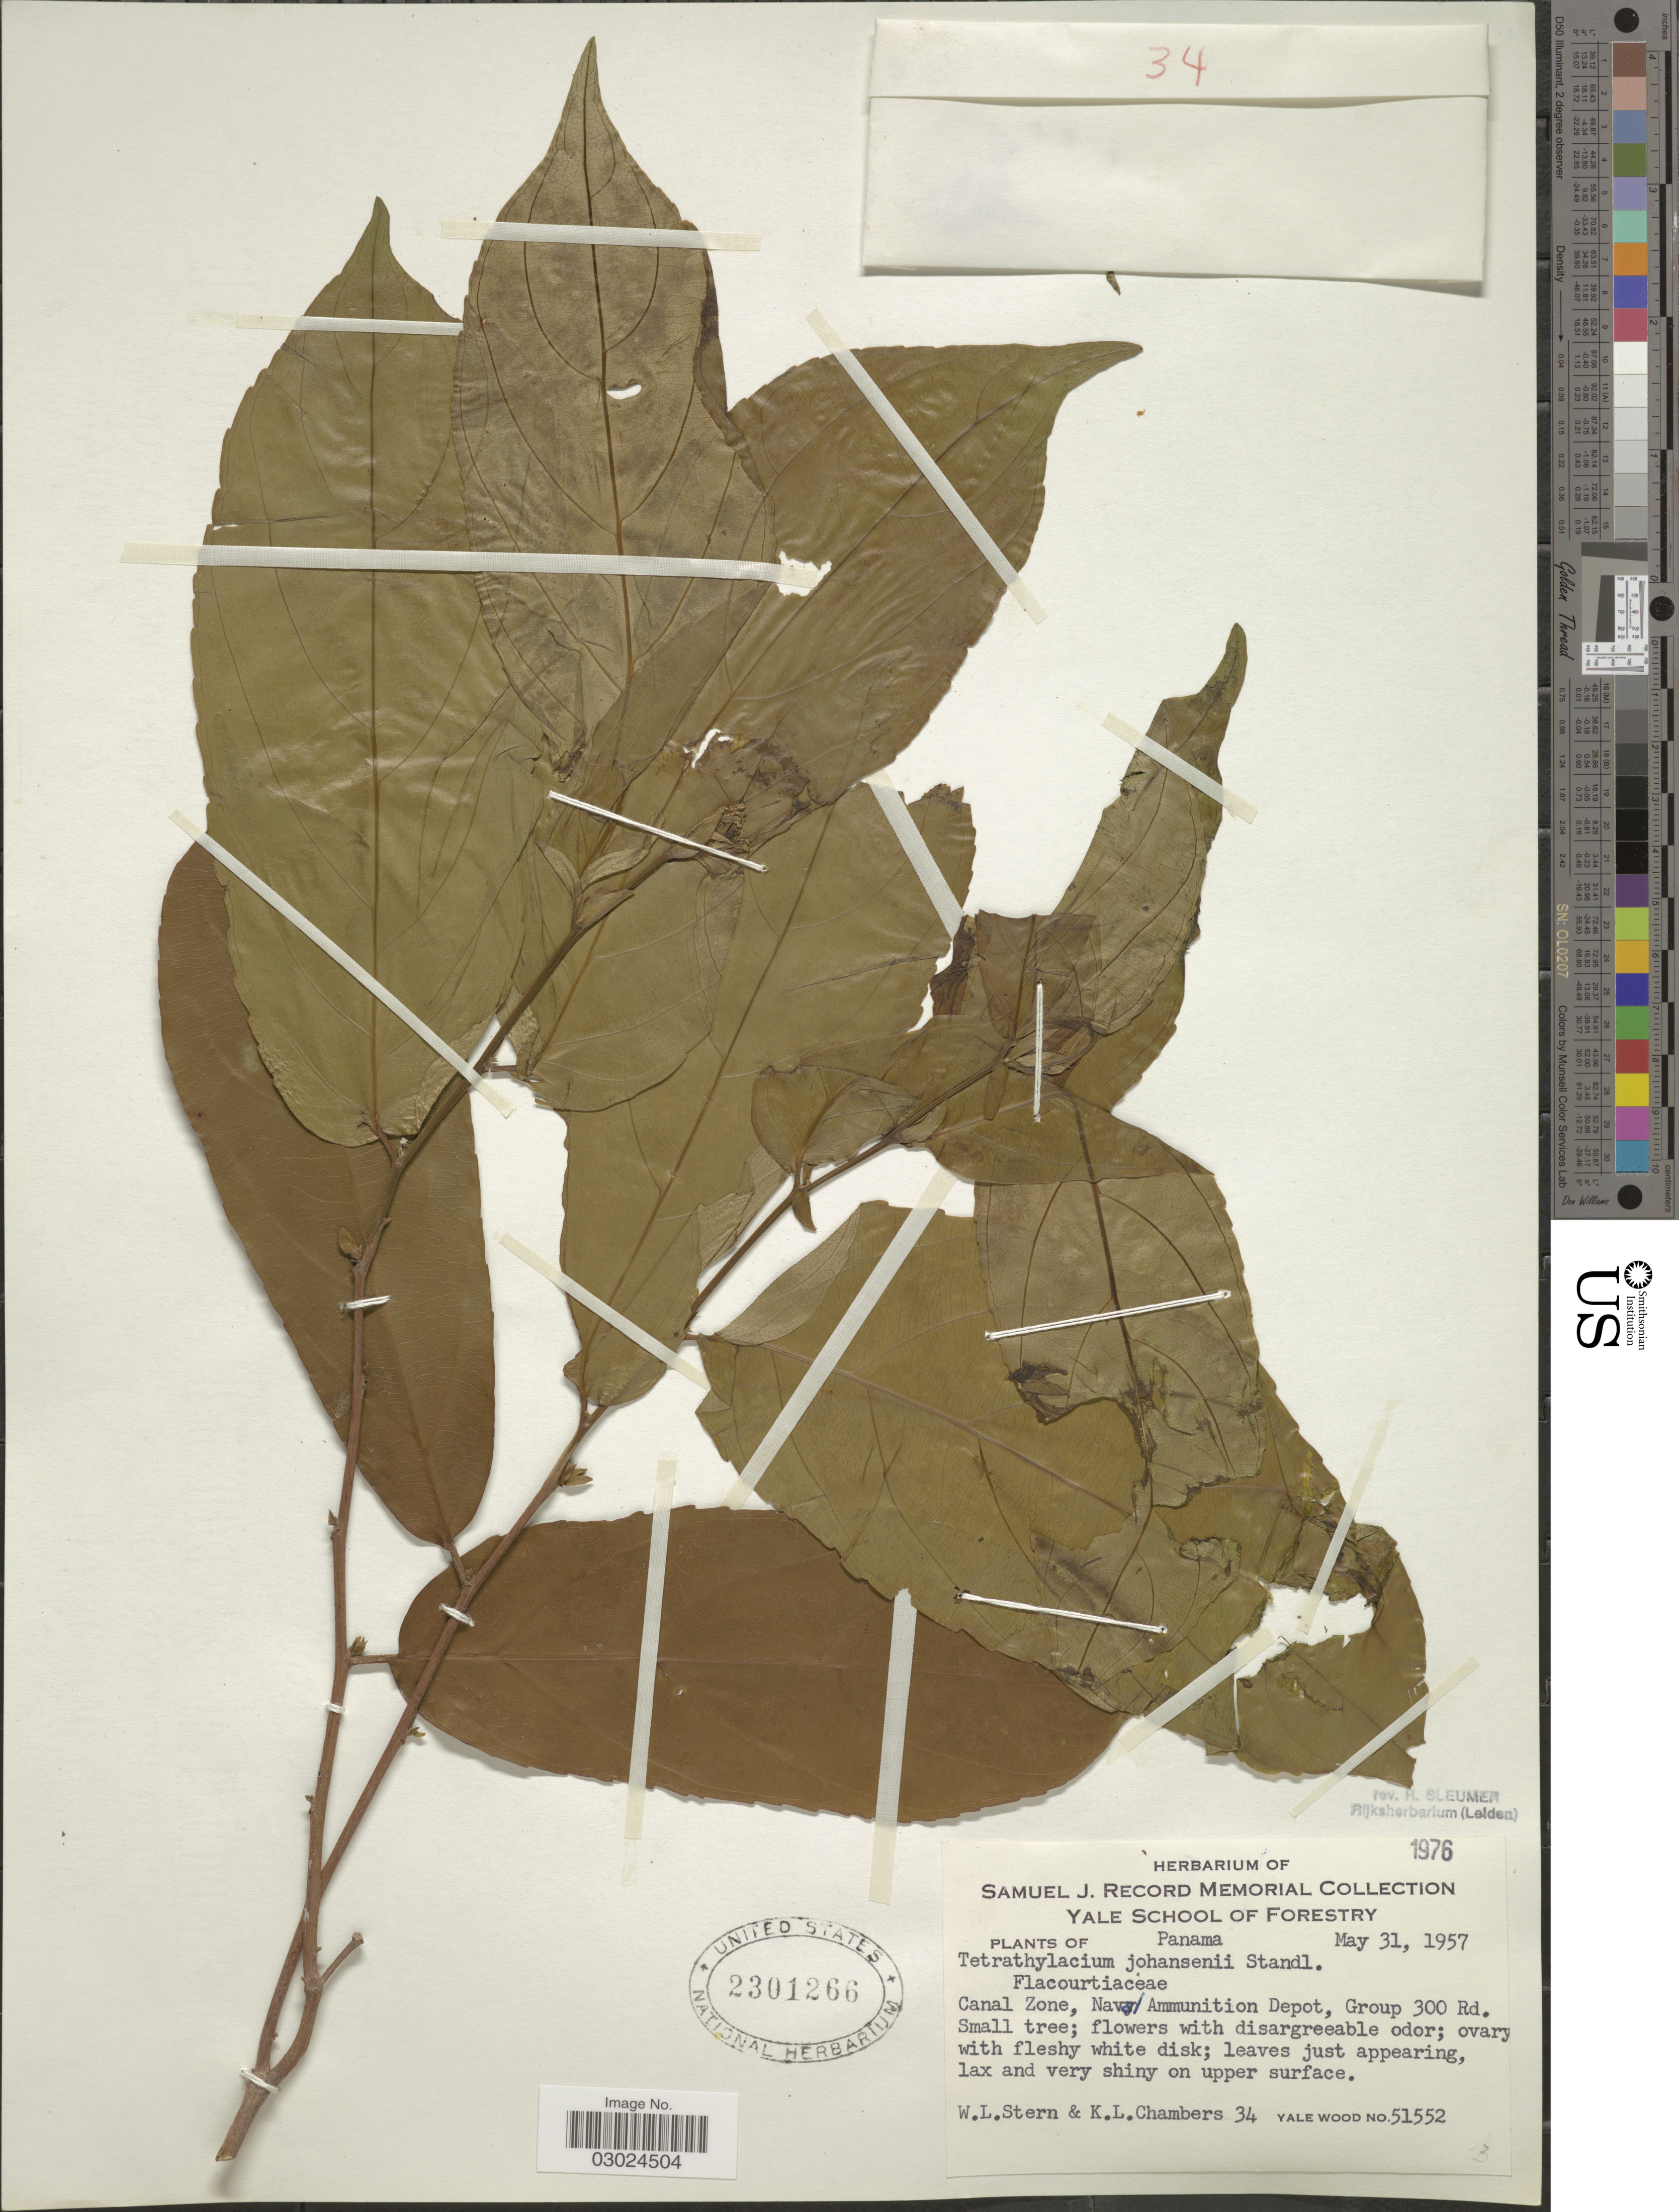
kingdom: Plantae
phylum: Tracheophyta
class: Magnoliopsida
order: Malpighiales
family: Salicaceae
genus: Tetrathylacium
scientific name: Tetrathylacium johansenii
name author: Standl.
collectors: W. L. Stern & K. Chambers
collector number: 34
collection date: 1957-05-31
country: Panama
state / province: Colón / Panamá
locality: Canal Zone, Naval Ammunition Depot, Group 300 Rd.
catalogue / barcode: US 2301266